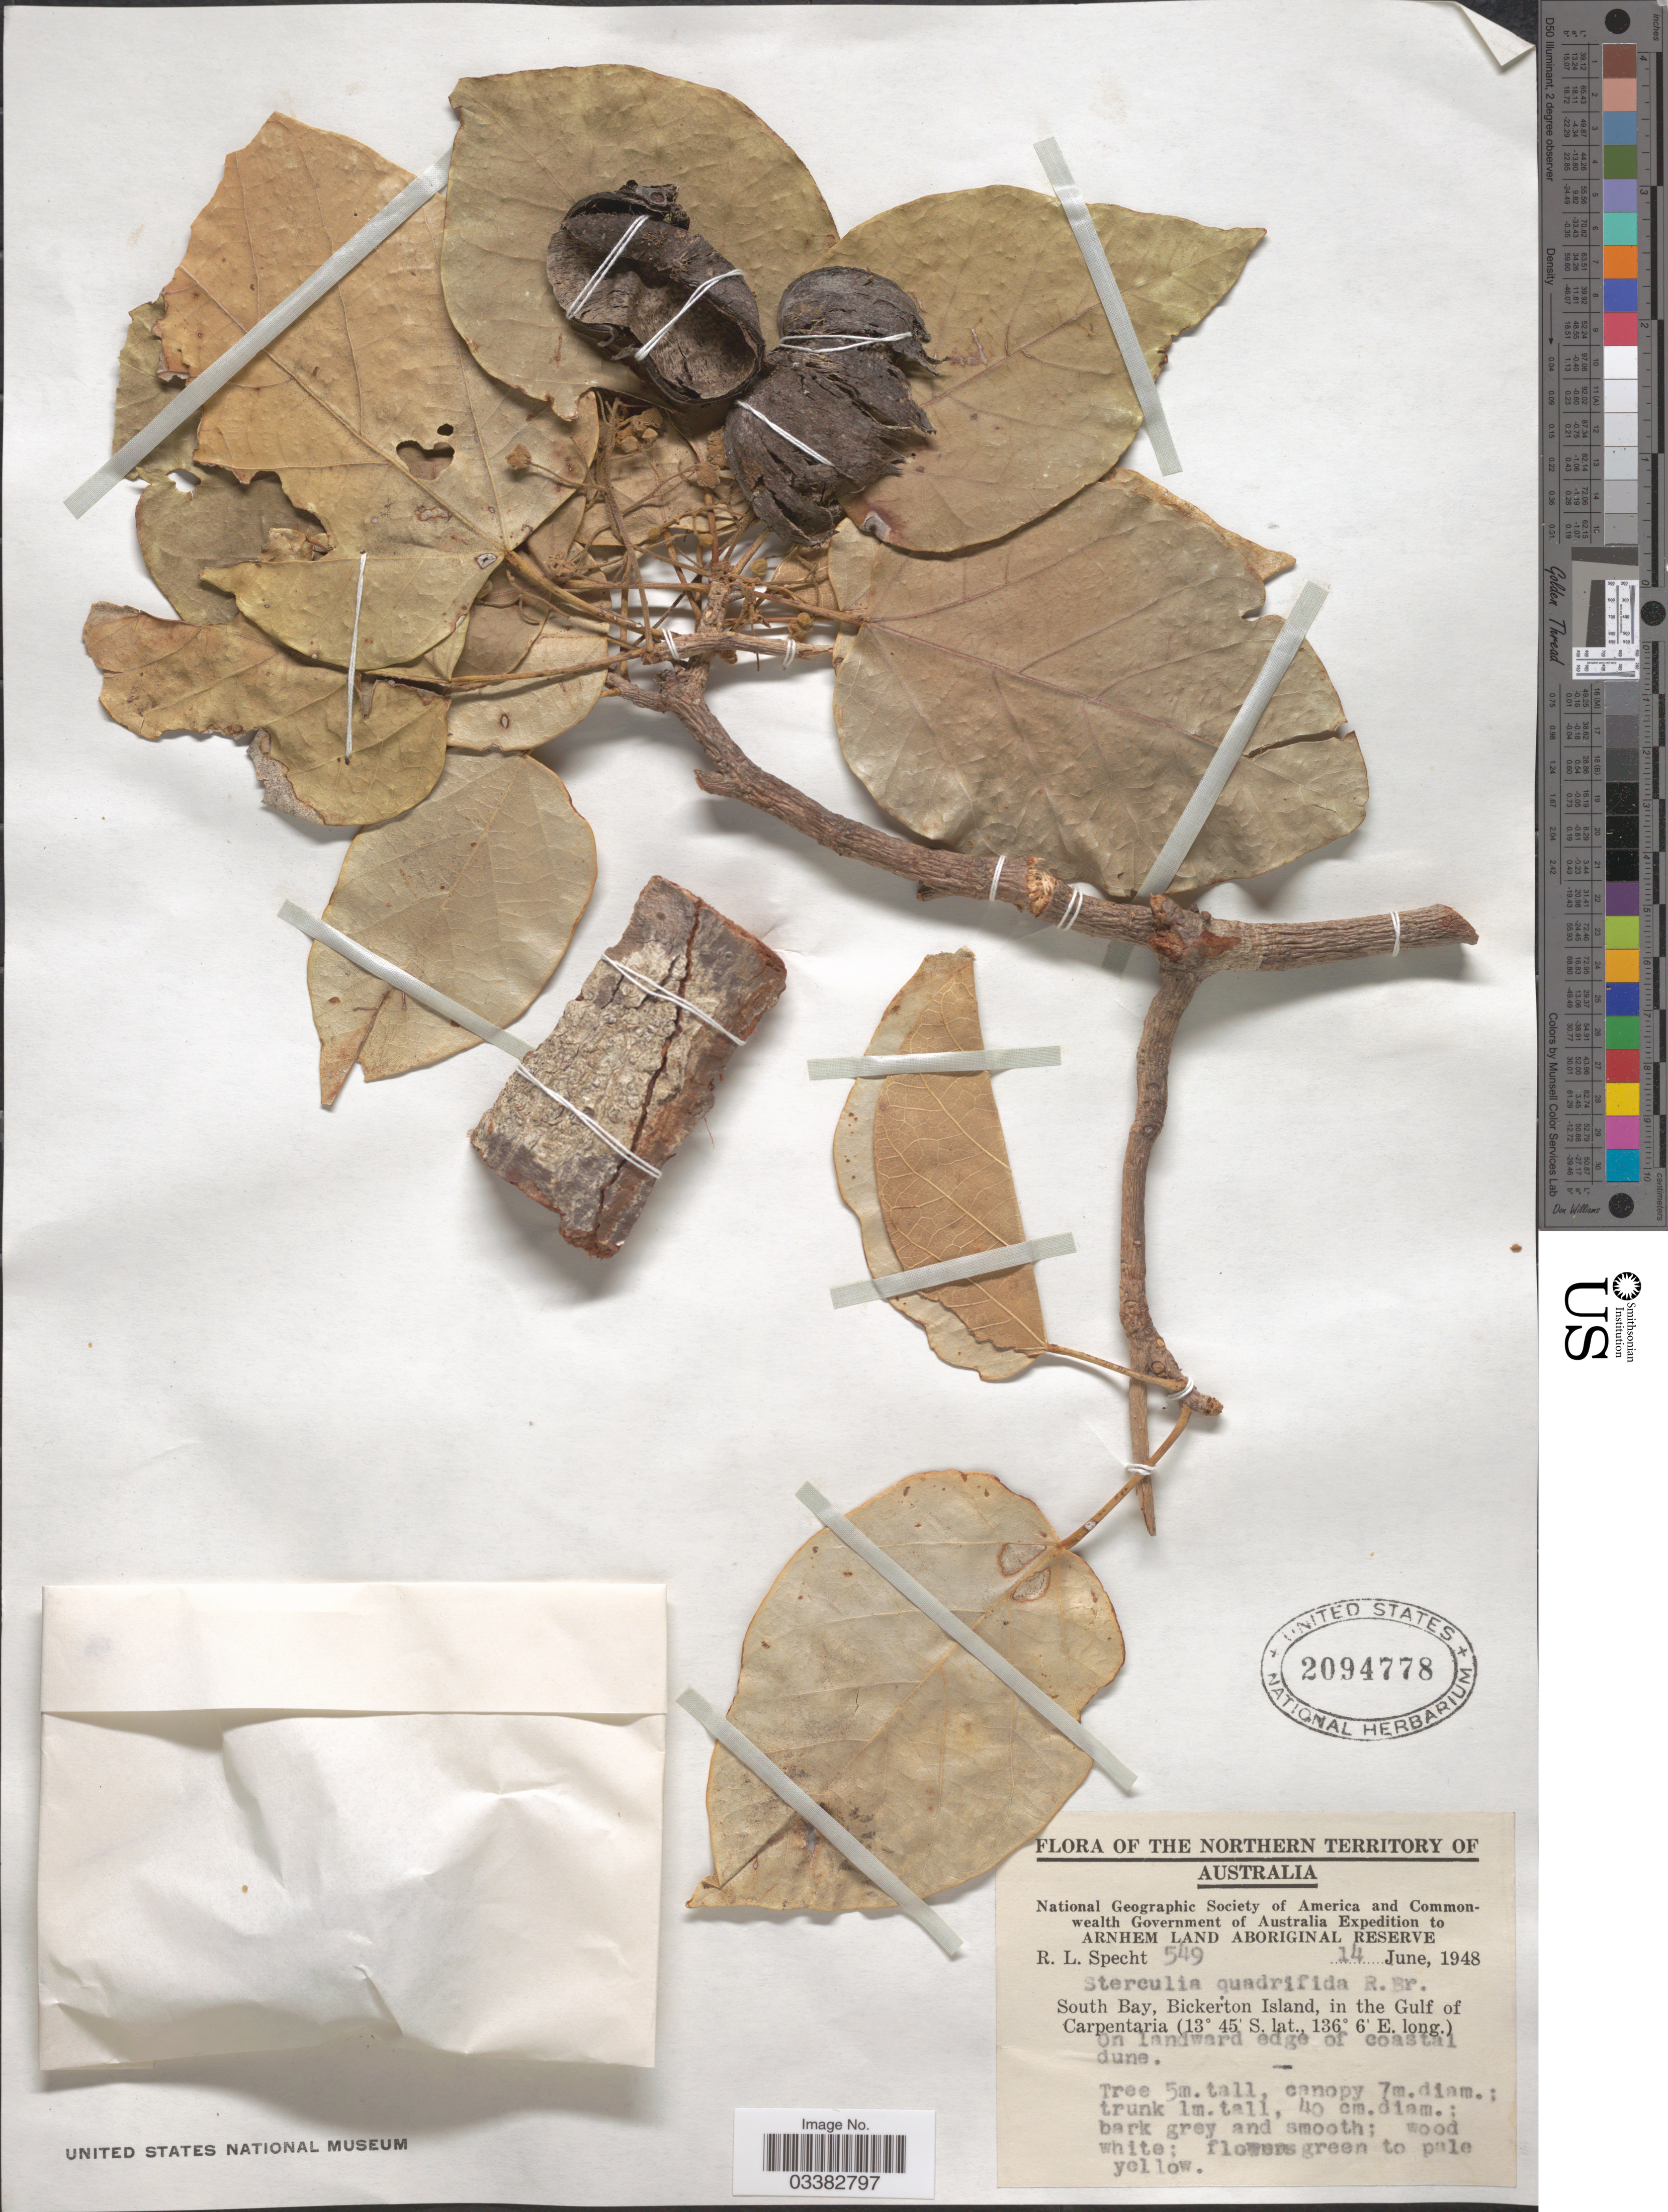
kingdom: Plantae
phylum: Tracheophyta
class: Magnoliopsida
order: Malvales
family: Malvaceae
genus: Sterculia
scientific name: Sterculia quadrifida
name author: R. Br.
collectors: R. L. Specht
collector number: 549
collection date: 1948-06-14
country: Australia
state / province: Northern Territory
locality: Arnhem Land Aboriginal Reserve. South Bay, Bickerton Island, in the Gulf of Carpentaria. On landward edge of coastal dune.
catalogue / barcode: US 2094778